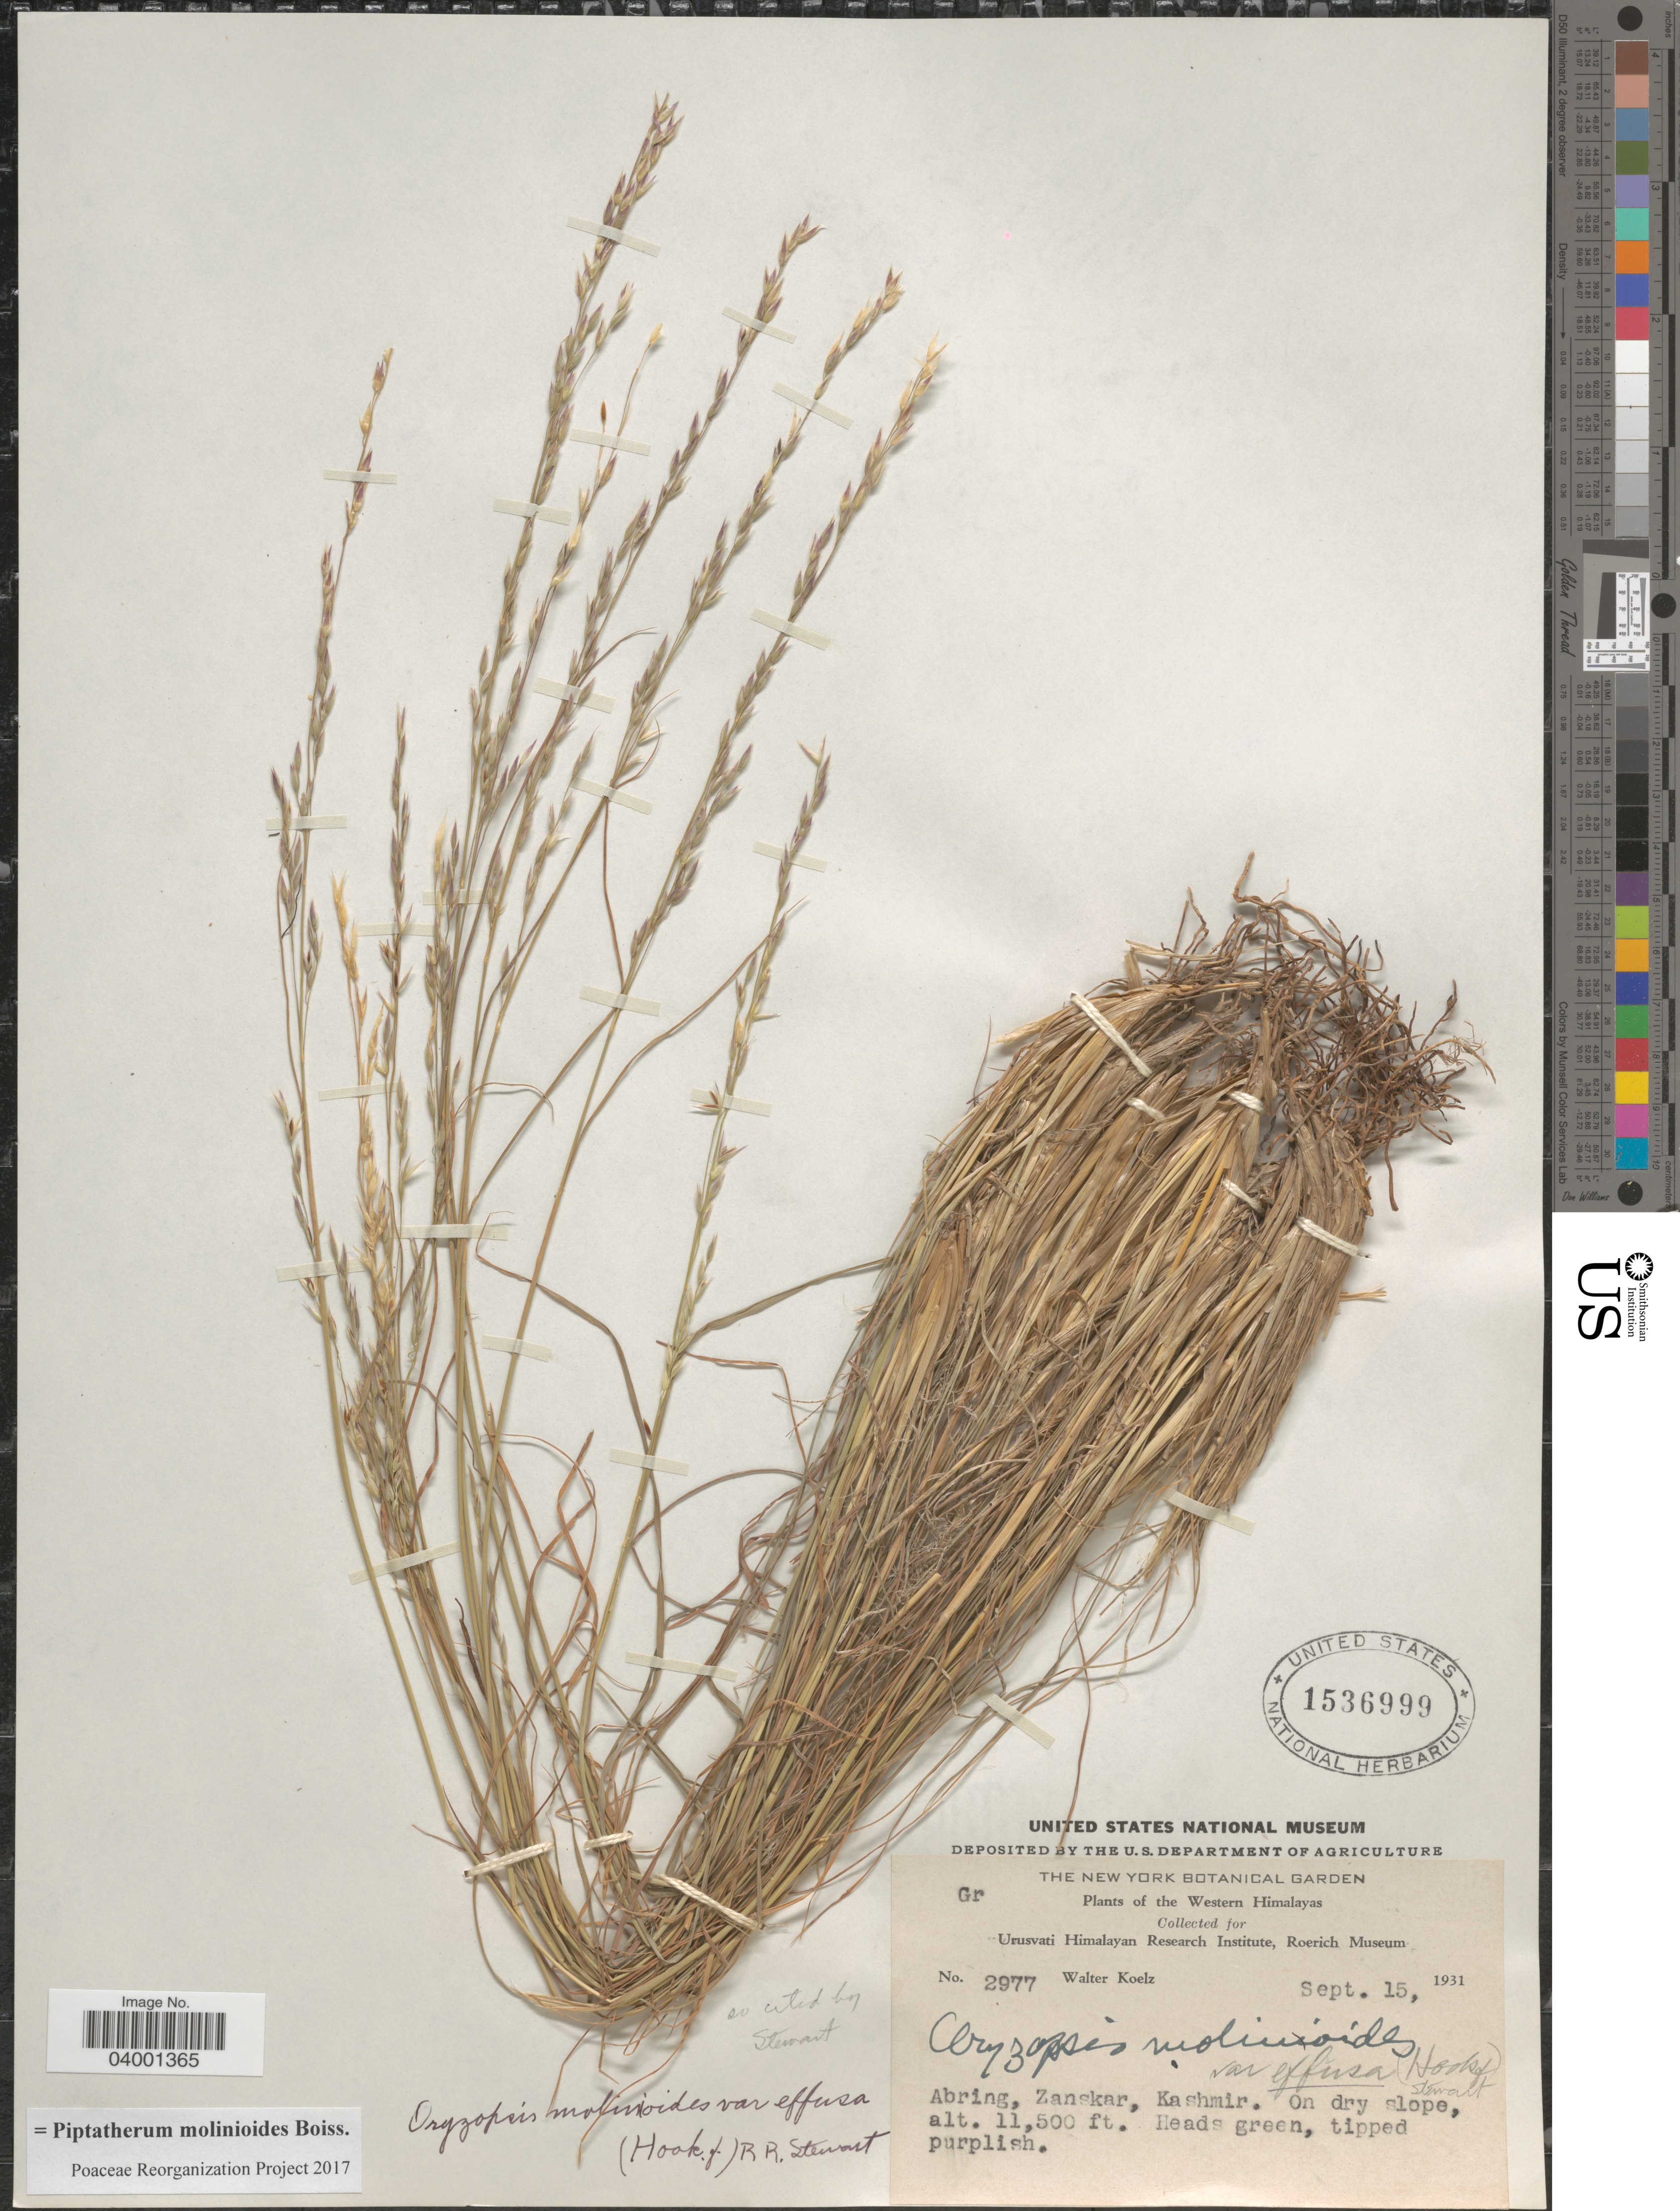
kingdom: Plantae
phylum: Tracheophyta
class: Liliopsida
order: Poales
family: Poaceae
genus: Piptatherum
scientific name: Piptatherum molinioides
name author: Boiss.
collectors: W. N. Koelz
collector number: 2977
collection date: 1931-09-15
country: India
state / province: Jammu and Kashmir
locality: The Western Himalayas. Abring, Zanskar, Kashmir.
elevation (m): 3505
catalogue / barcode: US 1536999